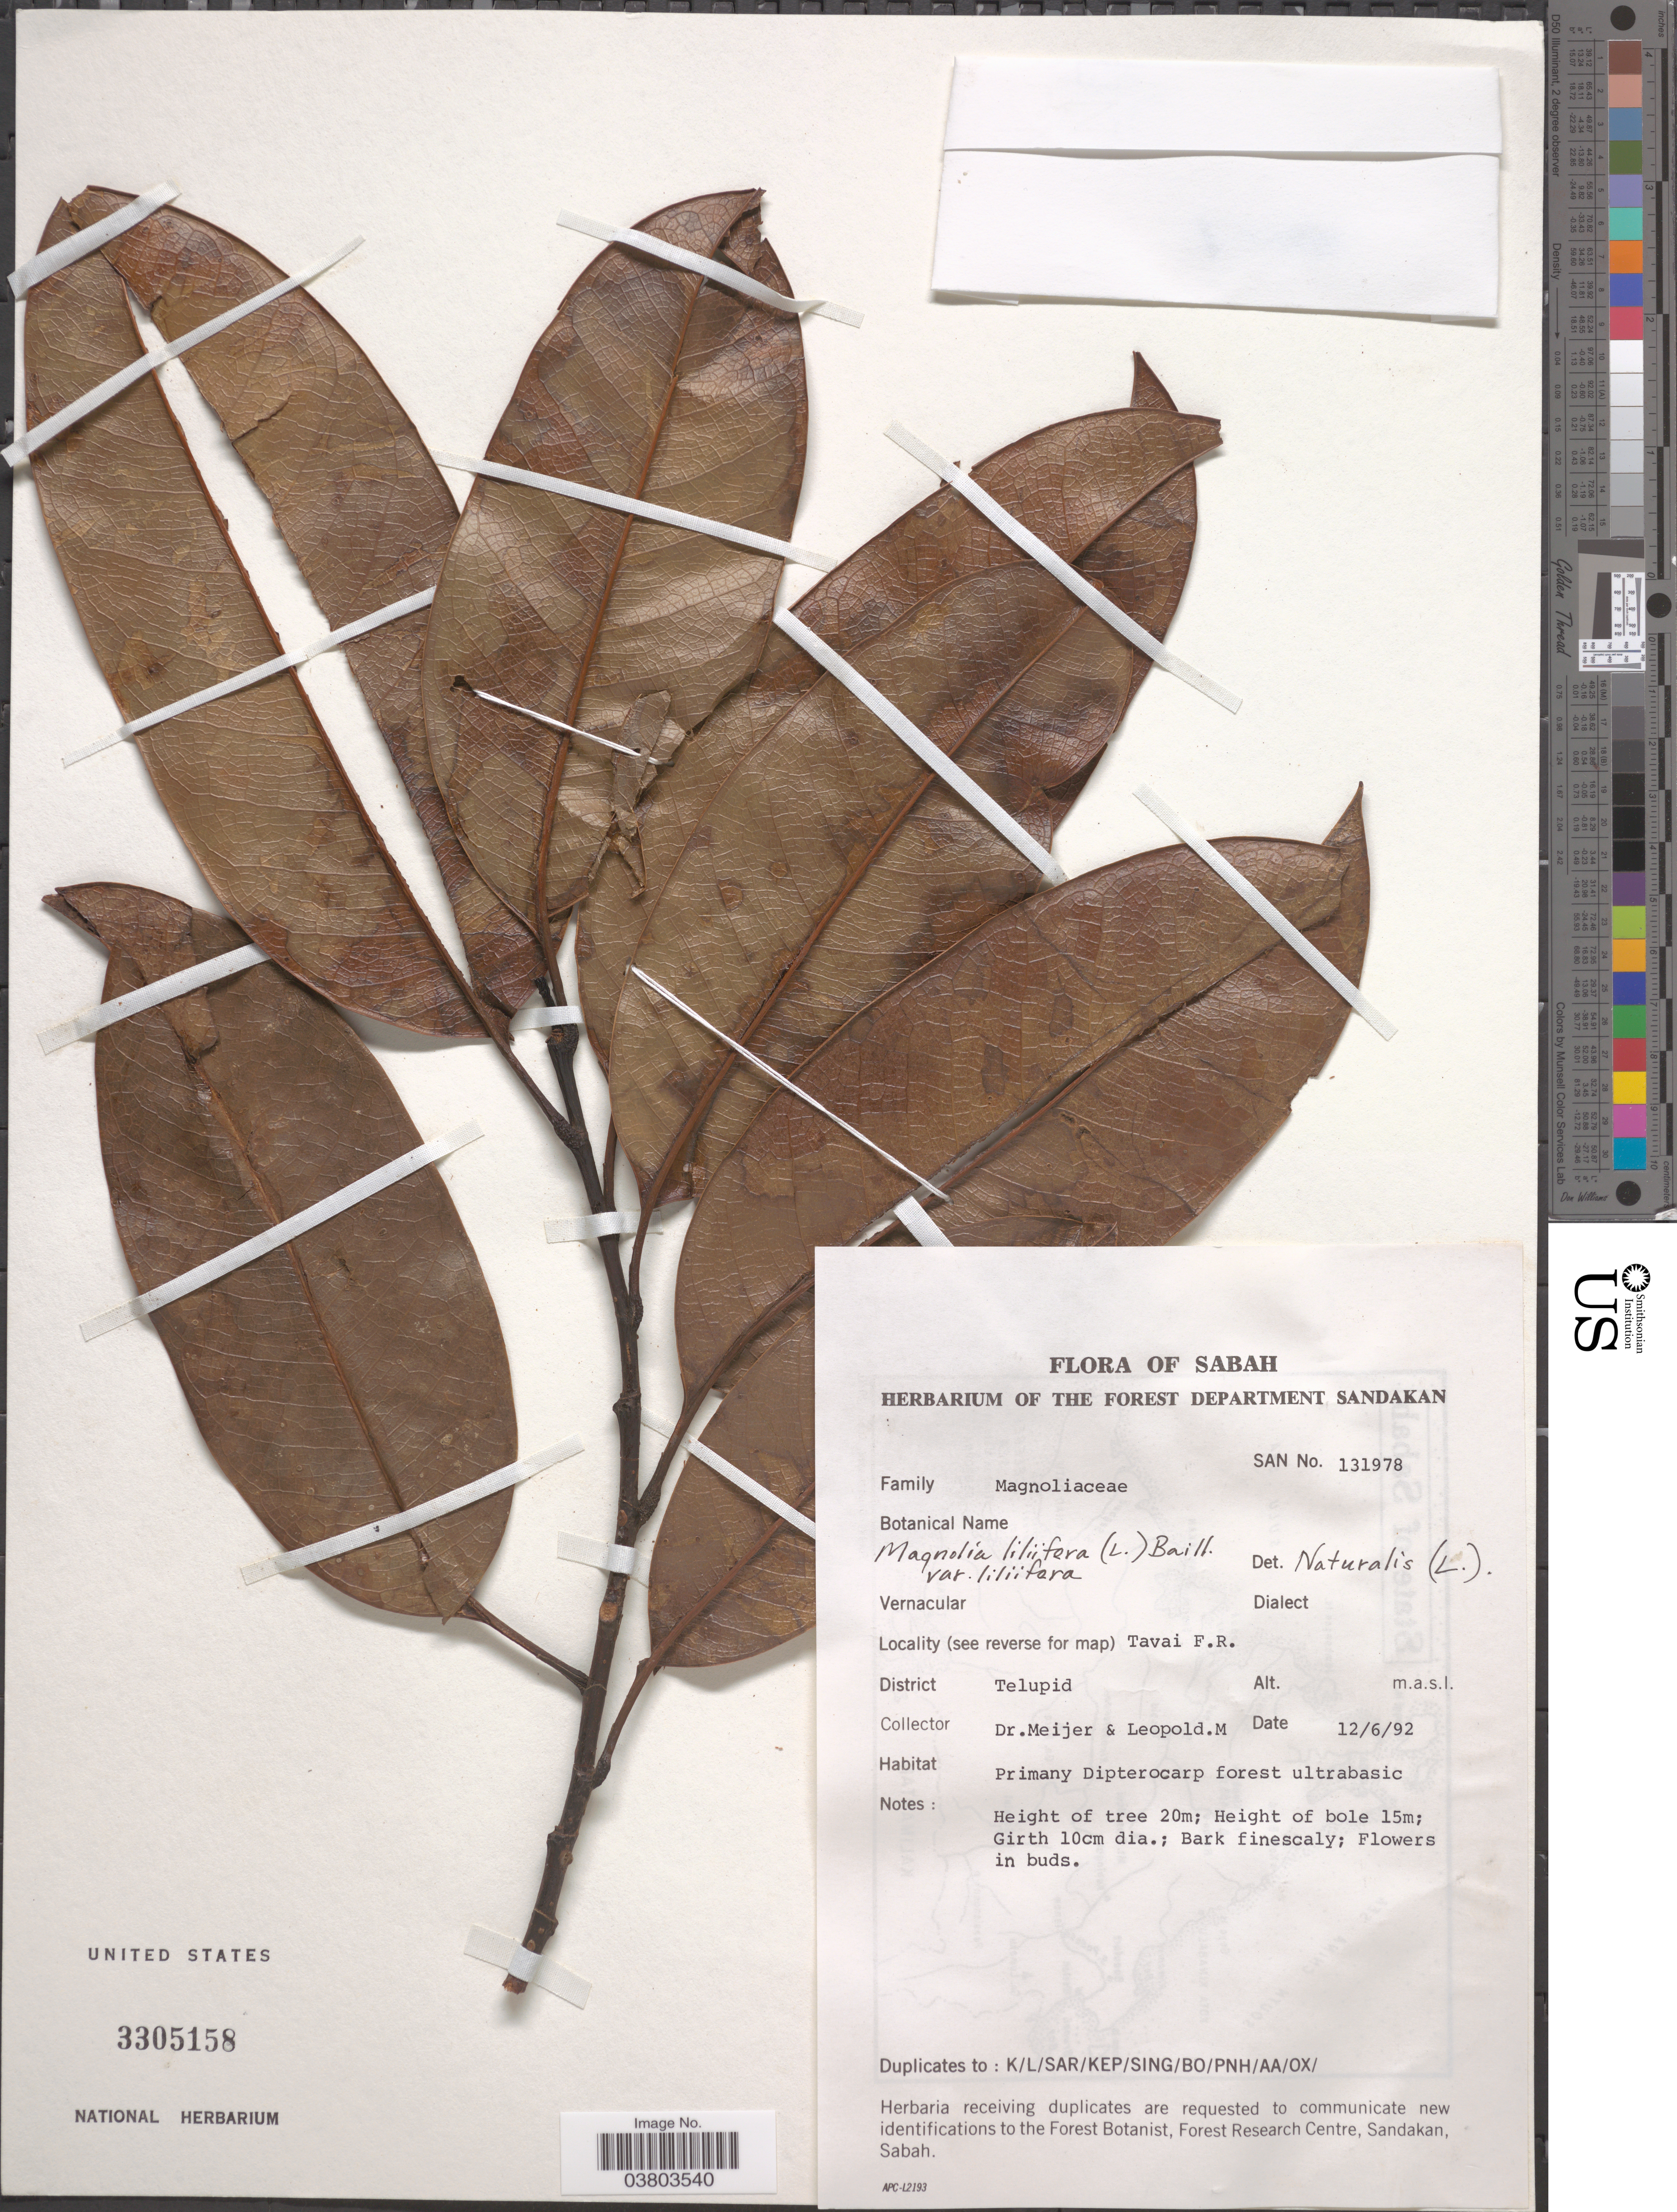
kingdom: Plantae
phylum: Tracheophyta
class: Magnoliopsida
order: Magnoliales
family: Magnoliaceae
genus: Magnolia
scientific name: Magnolia liliifera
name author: Baill.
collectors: -- Meijer & M. Leopold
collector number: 131978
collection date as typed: Transcribed d/m/y: 12/6/92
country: Malaysia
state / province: Sabah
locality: Tavai F.R. District Telupid.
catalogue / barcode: US 3305158